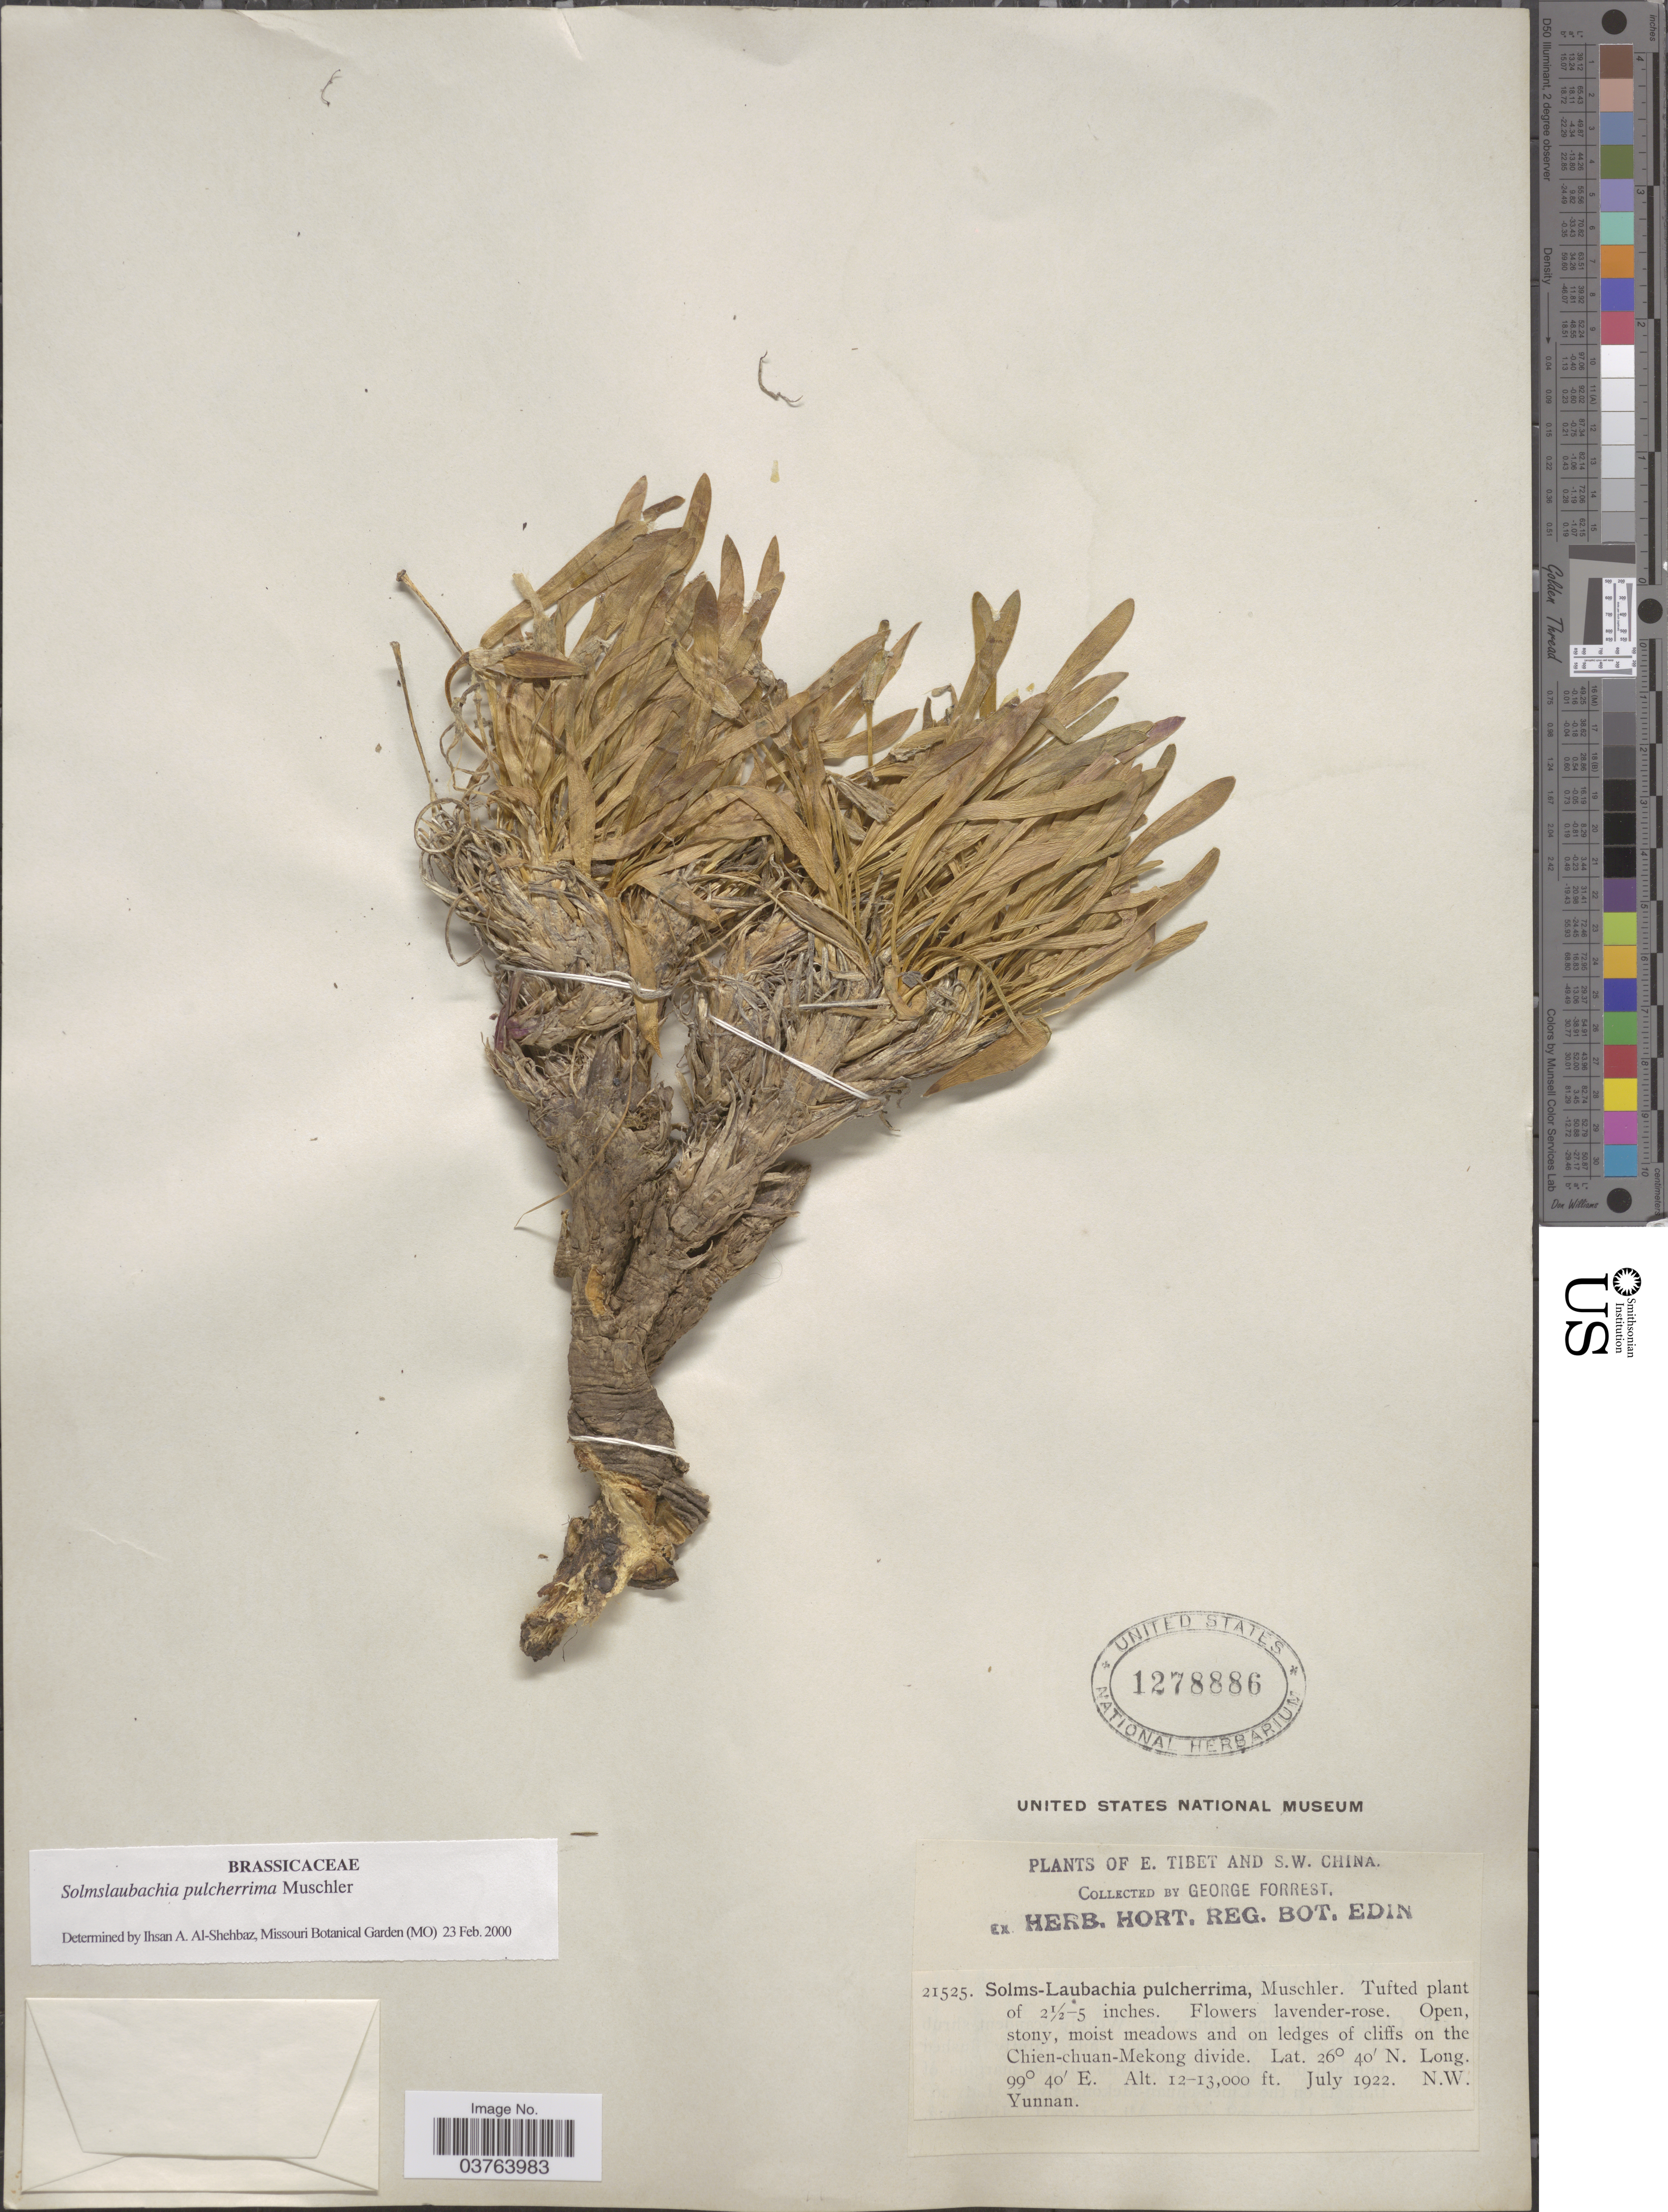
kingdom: Plantae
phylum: Tracheophyta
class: Magnoliopsida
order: Brassicales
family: Brassicaceae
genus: Solms-Laubachia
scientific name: Solms-laubachia pulcherrima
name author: Muschl.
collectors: G. Forrest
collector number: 21525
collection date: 1922-07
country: China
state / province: Yunnan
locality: S. W. China. On the Chien-chuan-Mekong divide. N. W. Yunnan.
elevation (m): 3658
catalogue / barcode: US 1278886